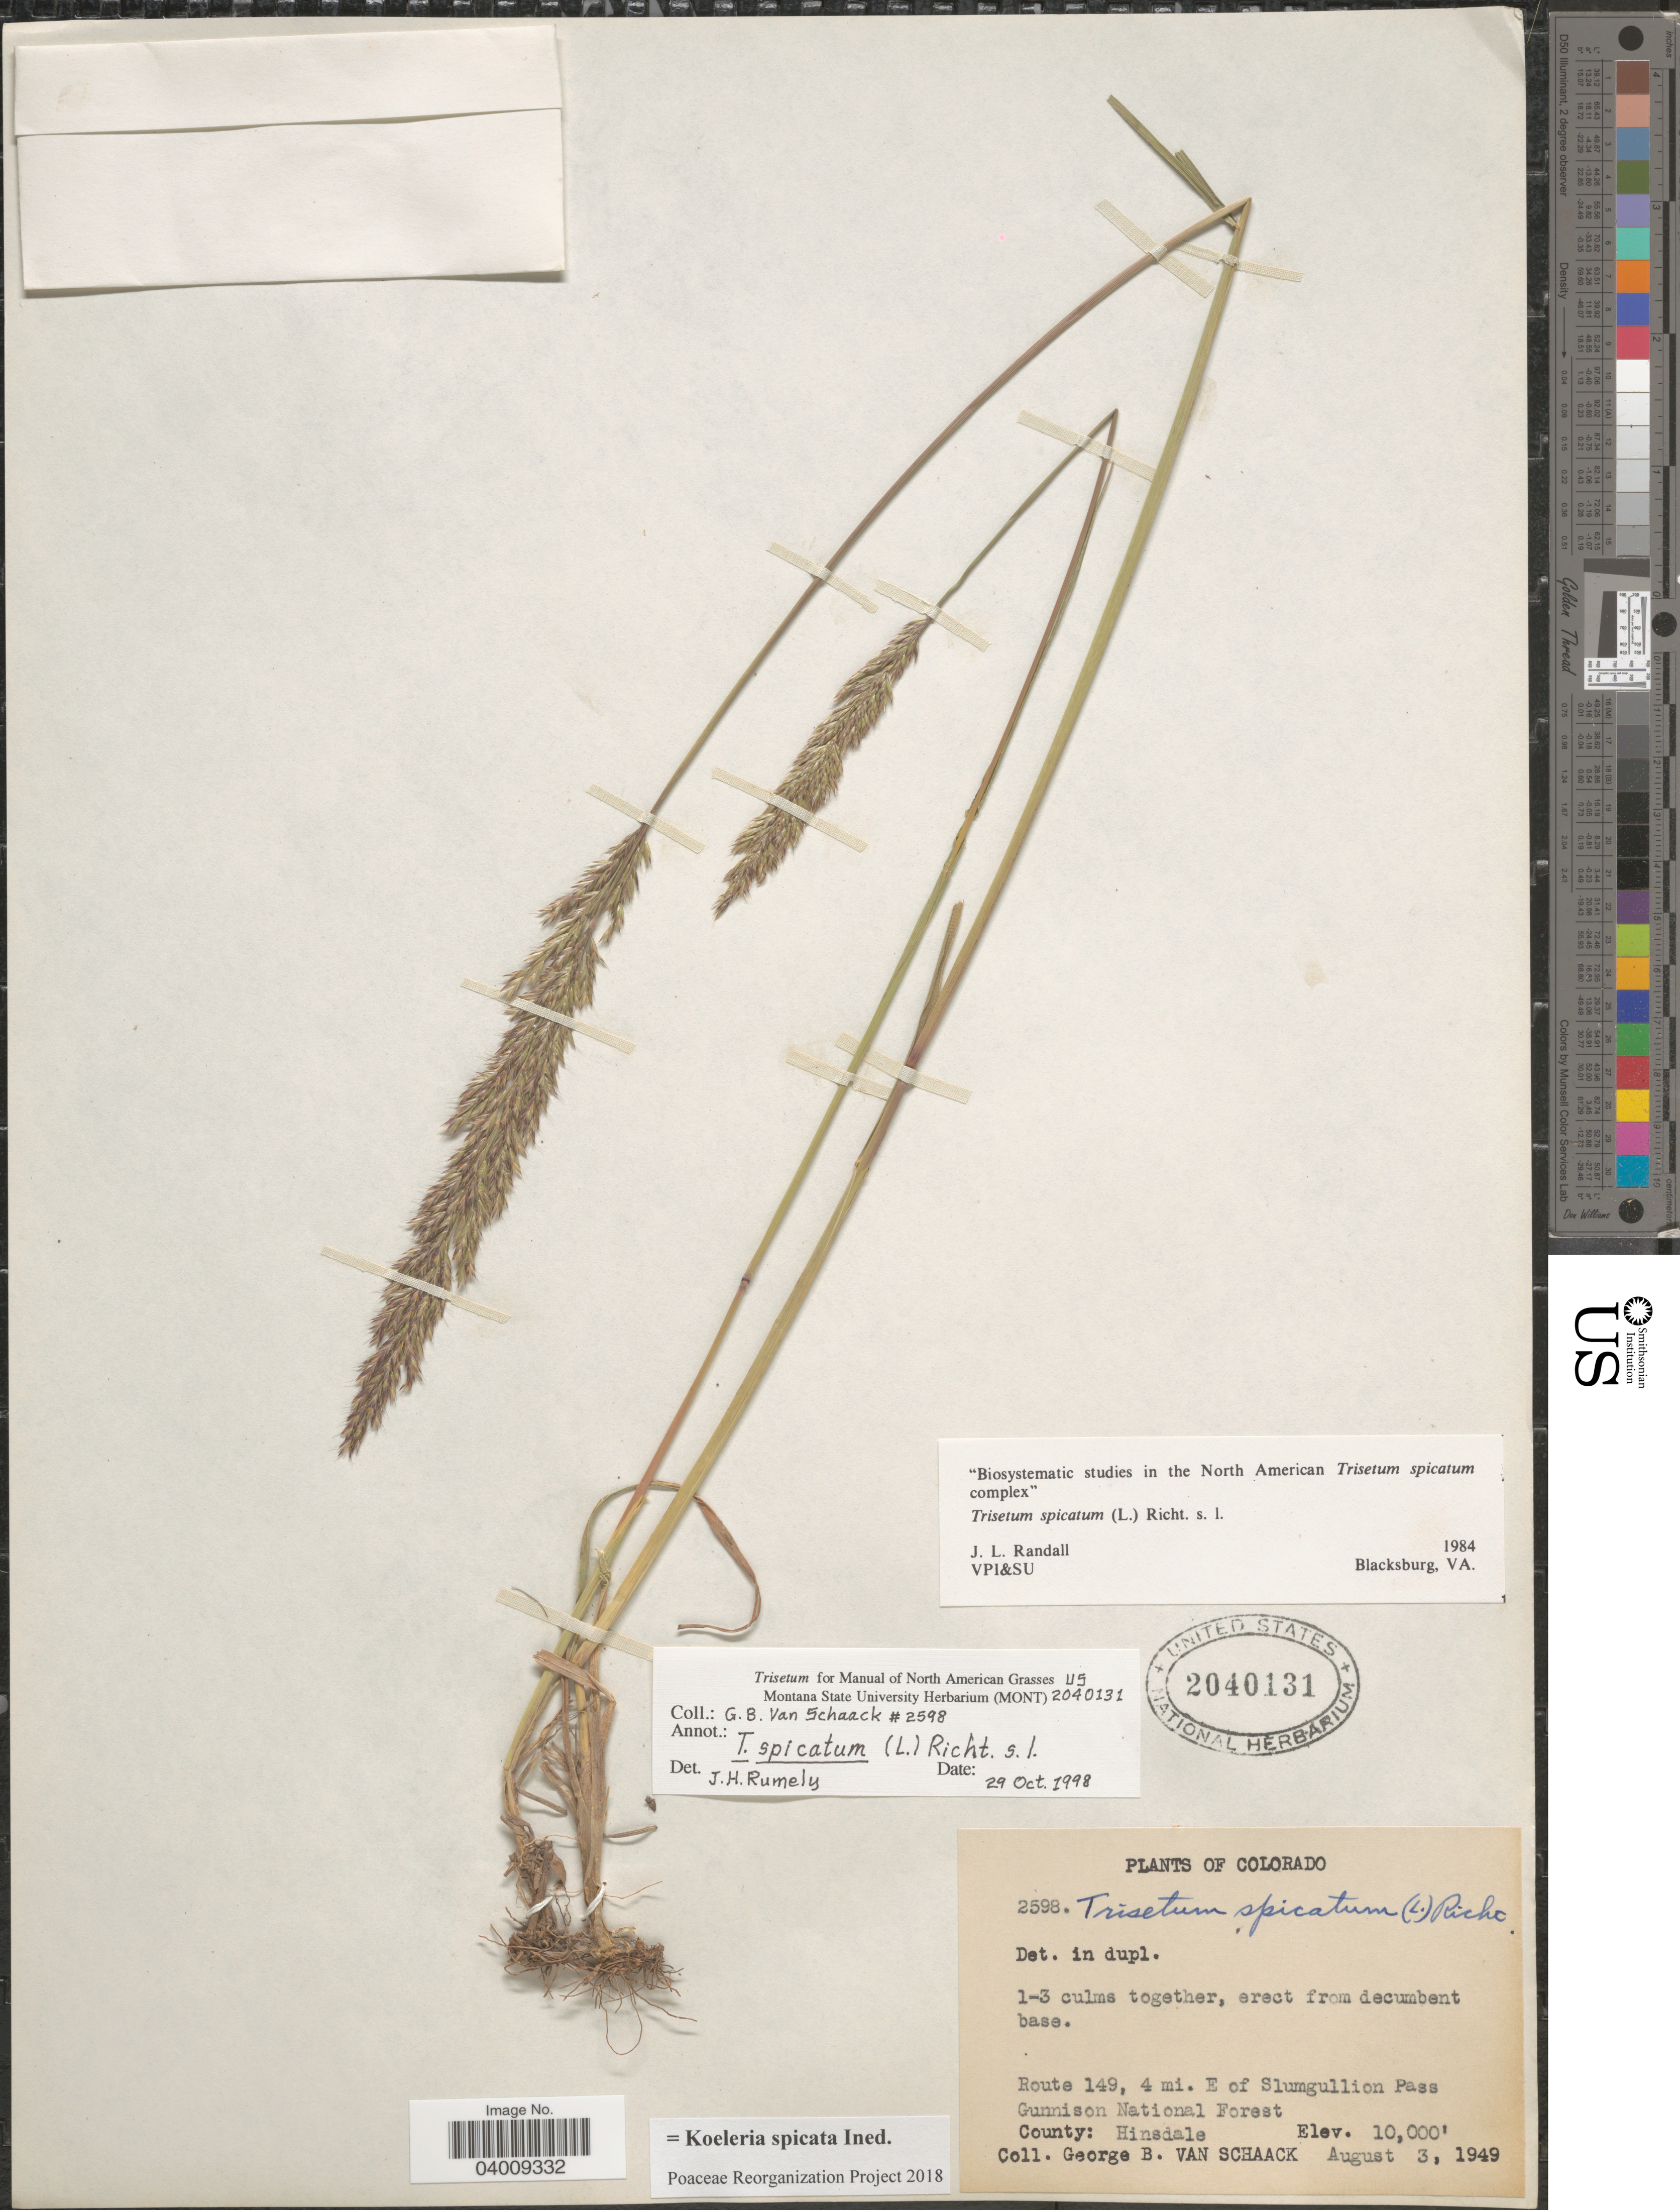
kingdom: Plantae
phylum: Tracheophyta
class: Liliopsida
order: Poales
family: Poaceae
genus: Koeleria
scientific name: Koeleria spicata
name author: (L.) Barberá et al.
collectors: G. Van Schaack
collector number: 2598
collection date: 1949-08-03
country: United States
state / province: Colorado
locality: Route 149, 4 mi. E of Slumgullion Pass. Gunnison National Forest. County: Hinsdale.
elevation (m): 3048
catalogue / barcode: US 2040131